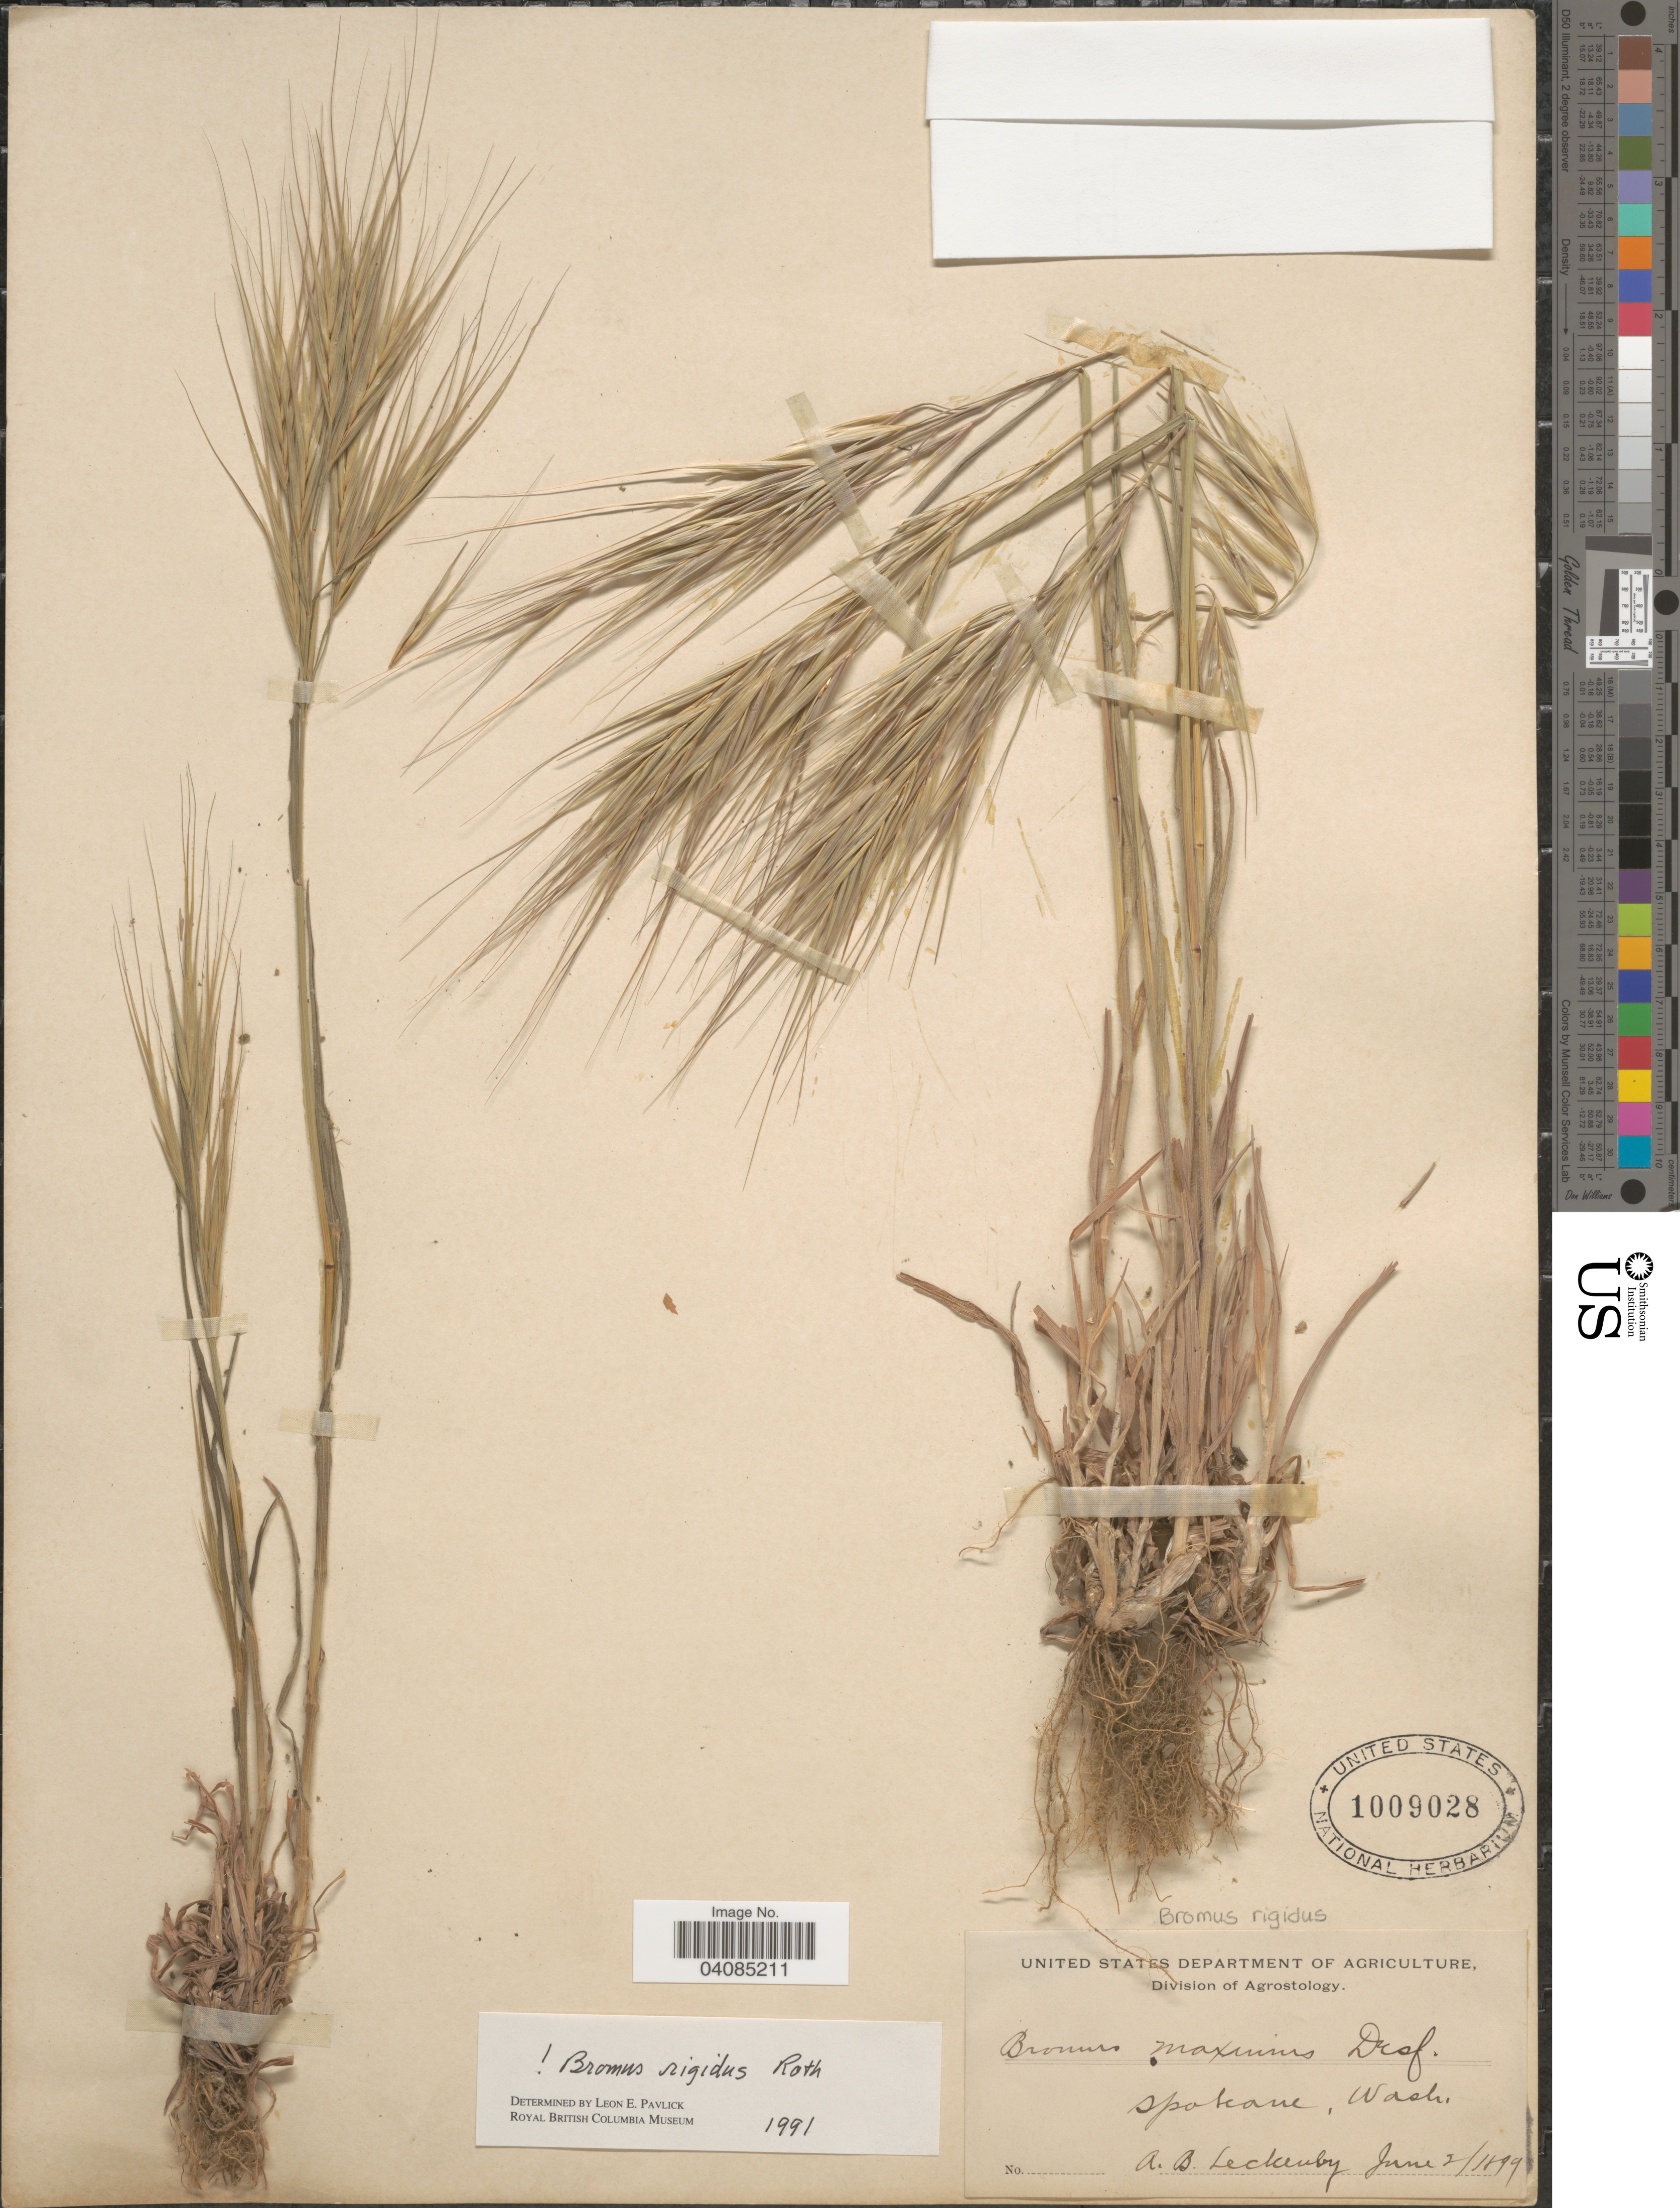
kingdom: Plantae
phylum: Tracheophyta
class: Liliopsida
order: Poales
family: Poaceae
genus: Bromus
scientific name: Bromus rigidus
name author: Roth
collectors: A. Leckenby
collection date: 1899-06-02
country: United States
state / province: Washington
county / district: Spokane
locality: Spokane.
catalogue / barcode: US 1009028